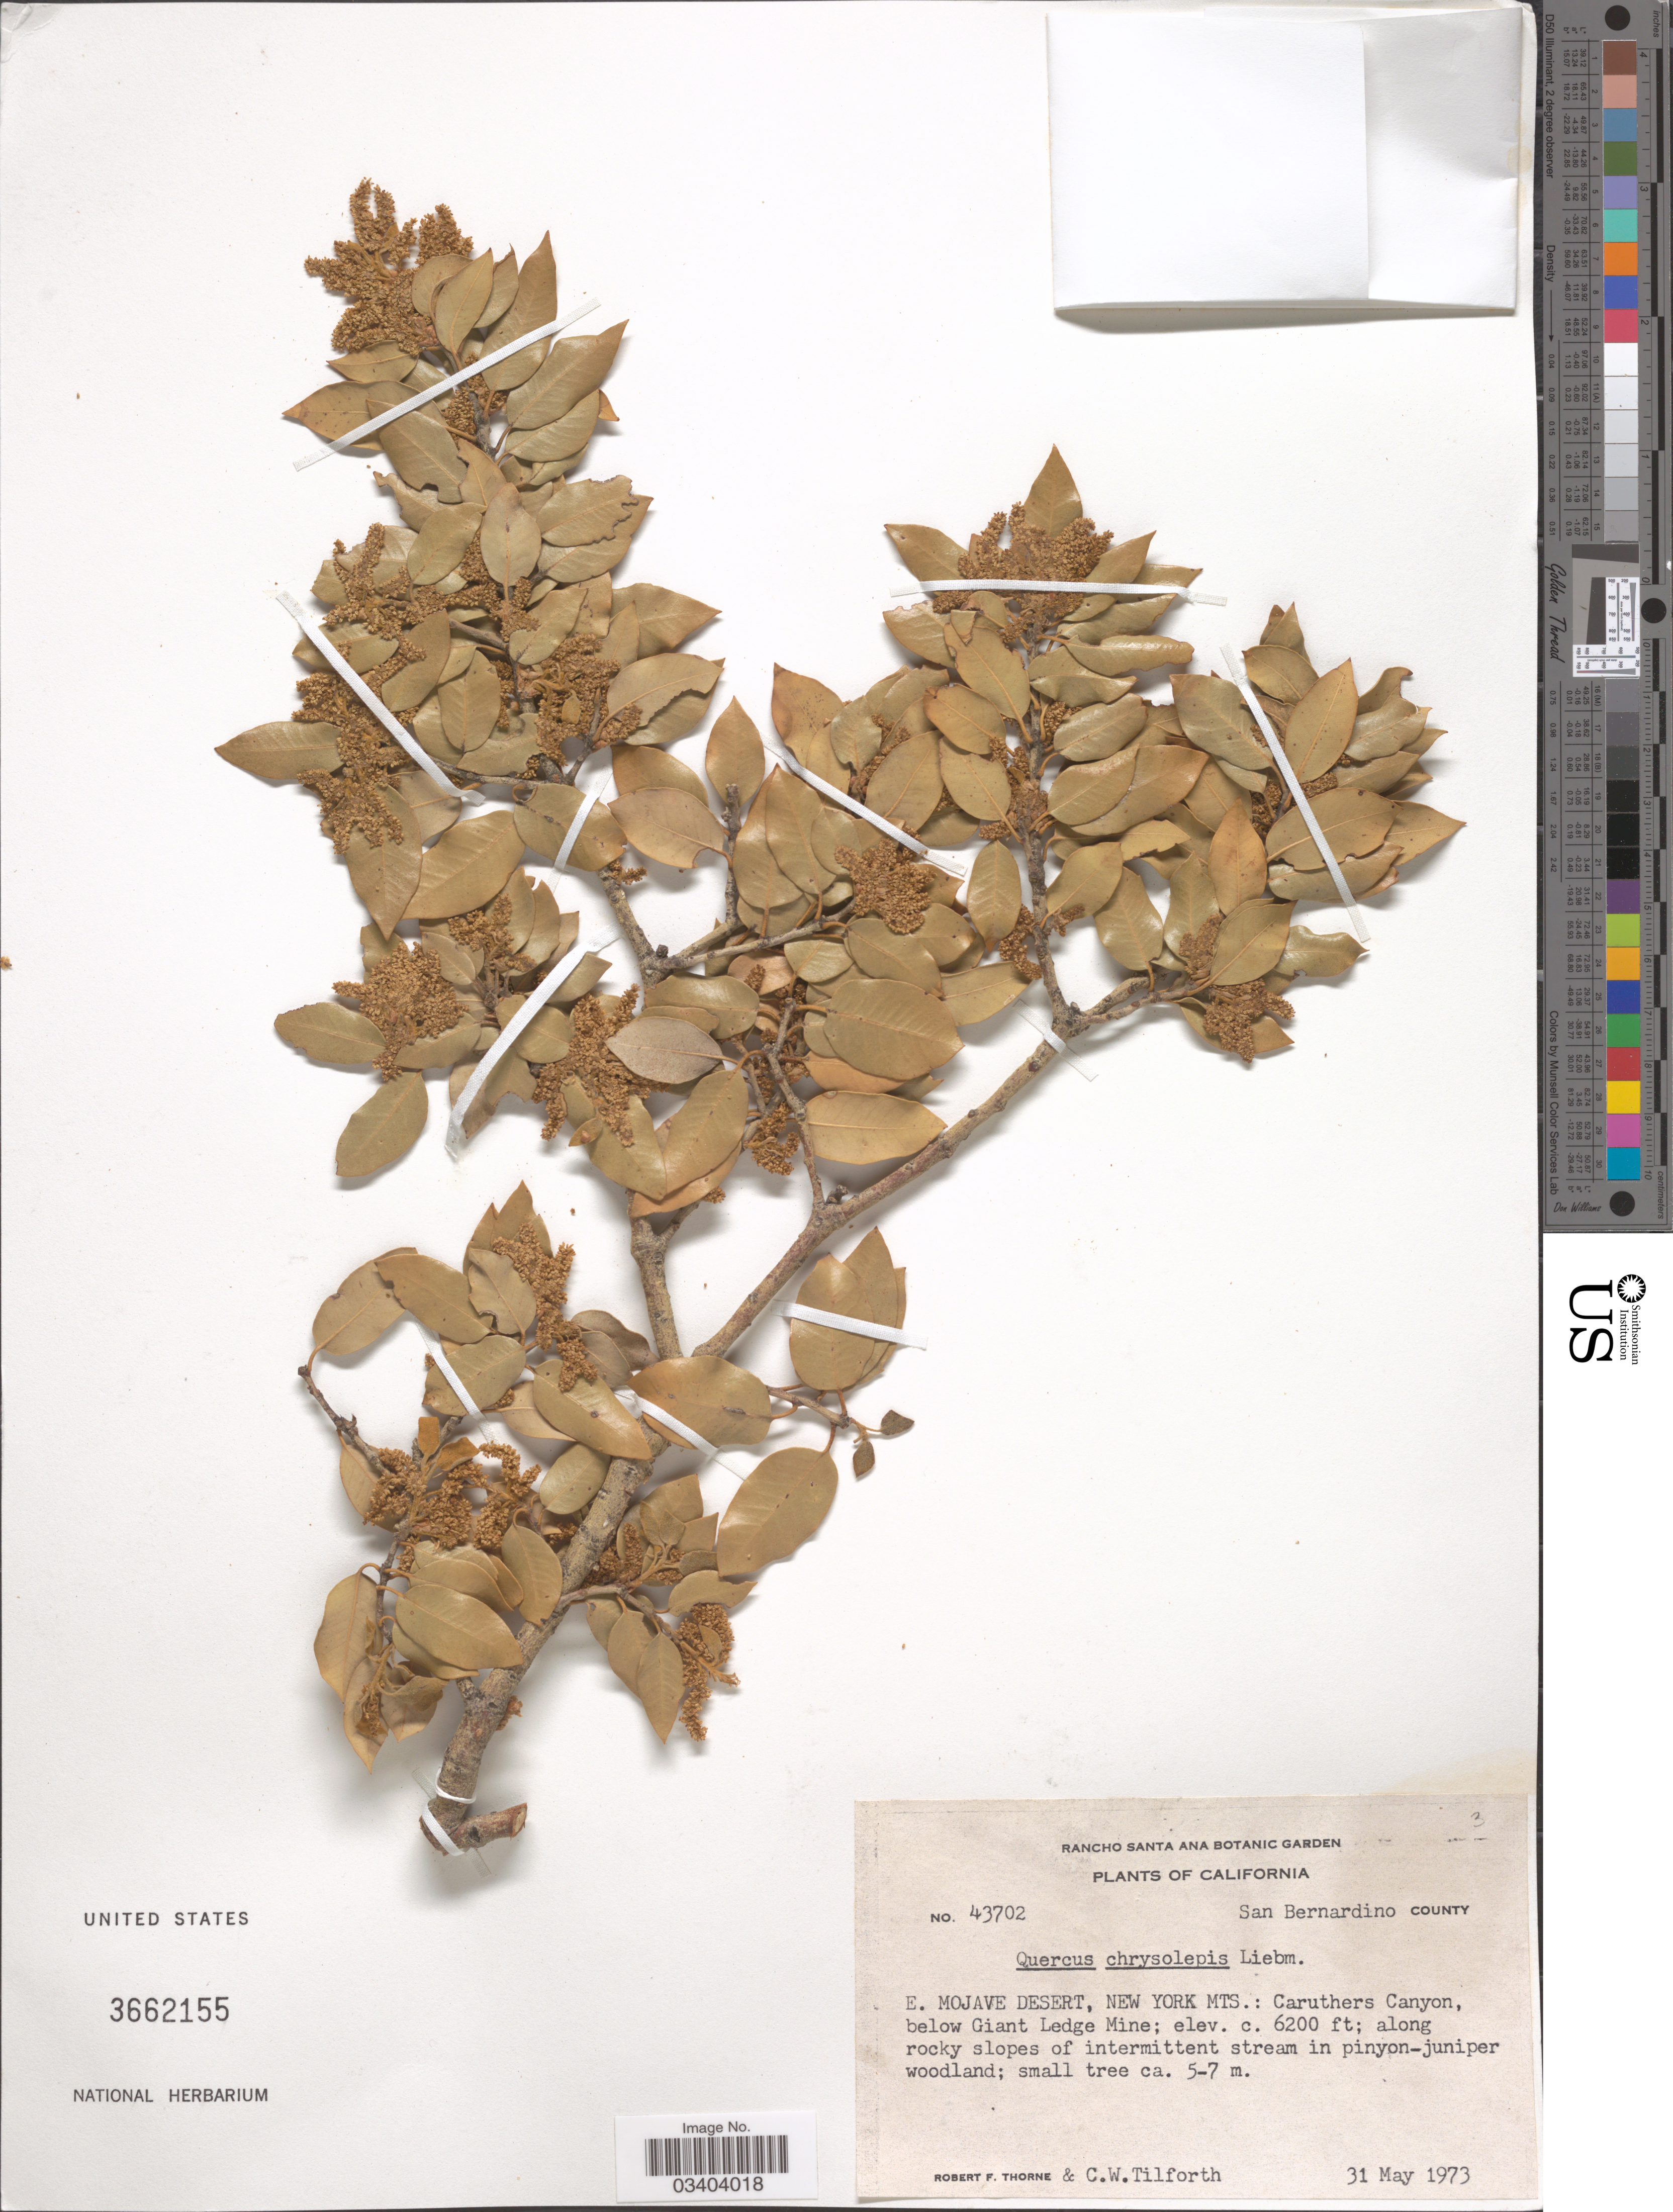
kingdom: Plantae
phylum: Tracheophyta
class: Magnoliopsida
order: Fagales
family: Fagaceae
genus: Quercus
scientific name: Quercus chrysolepis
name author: Liebm.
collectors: R. F. Thorne & C. Tilforth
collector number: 43702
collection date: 1973-05-31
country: United States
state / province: California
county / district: San Bernardino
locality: San Bernardino County. E. Mojave Desert, New York Mts.: Caruthers Canyon, below Giant Ledge Mine.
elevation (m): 1890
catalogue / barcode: US 3662155